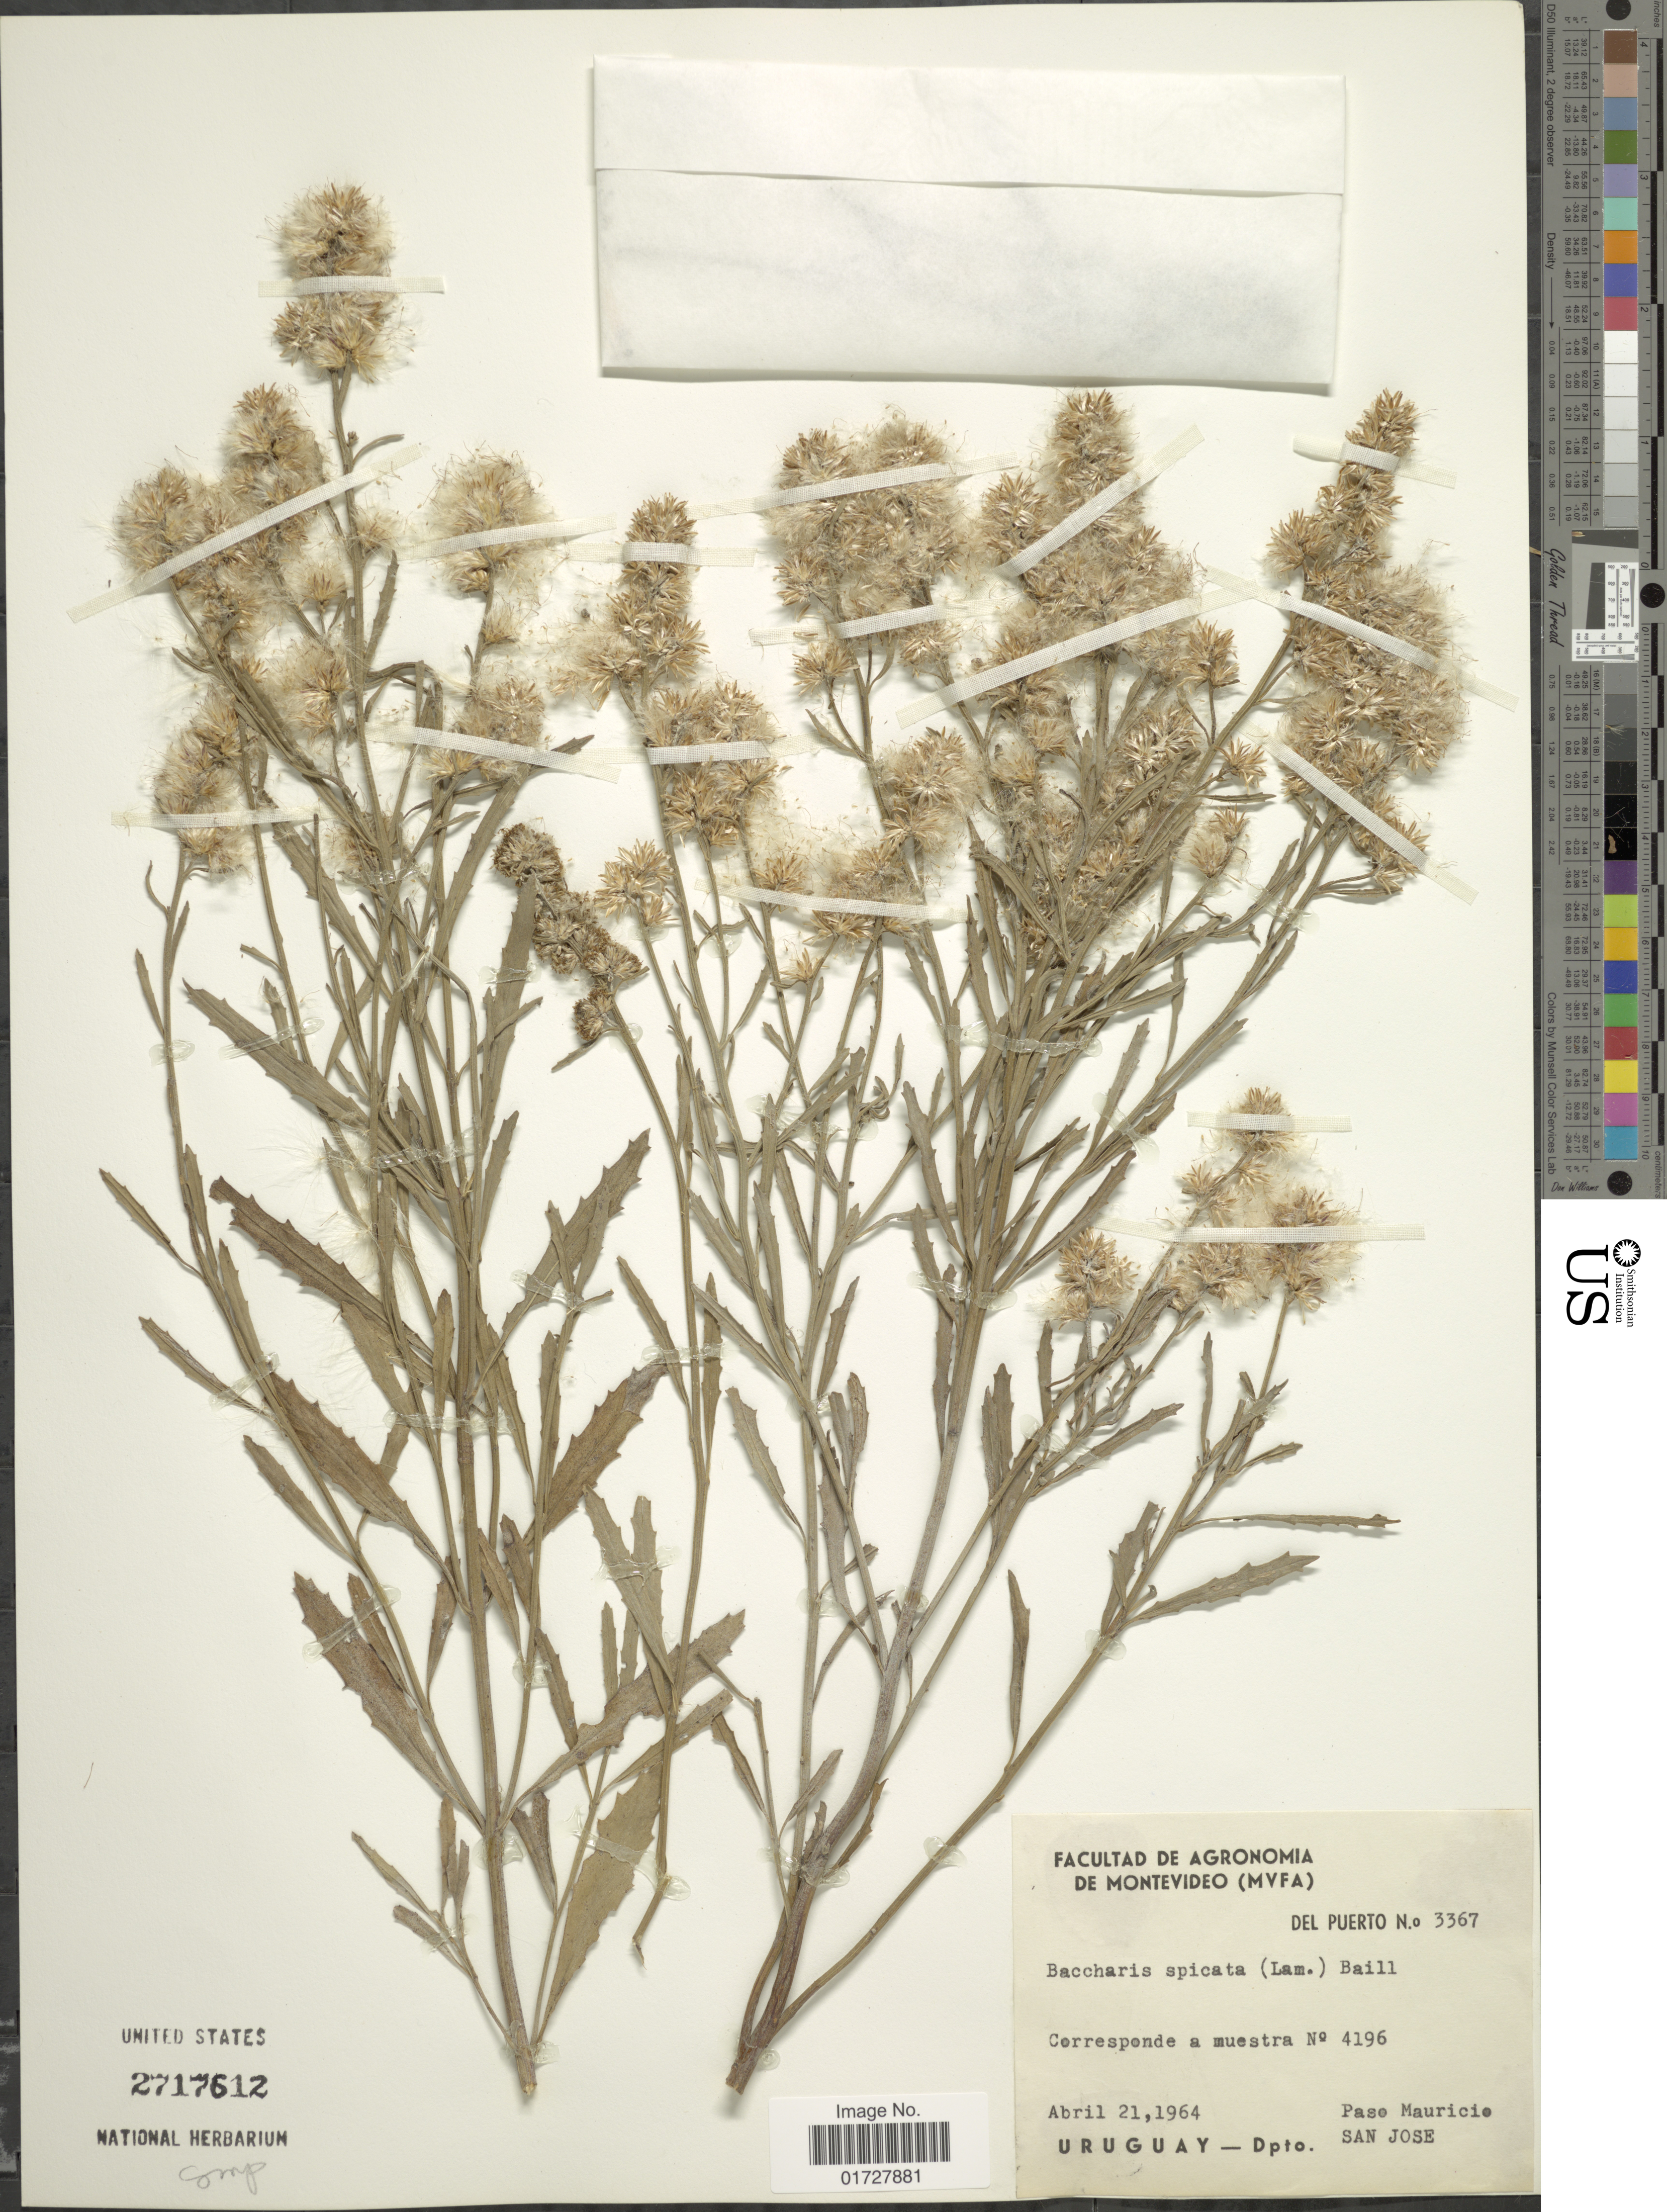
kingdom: Plantae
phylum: Tracheophyta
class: Magnoliopsida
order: Asterales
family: Asteraceae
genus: Baccharis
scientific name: Baccharis spicata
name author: (Lam.) Baill.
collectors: Del Puerto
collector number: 3367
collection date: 1964-04-21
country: Uruguay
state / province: San Jose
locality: Paso Mauricio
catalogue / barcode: US 2717612